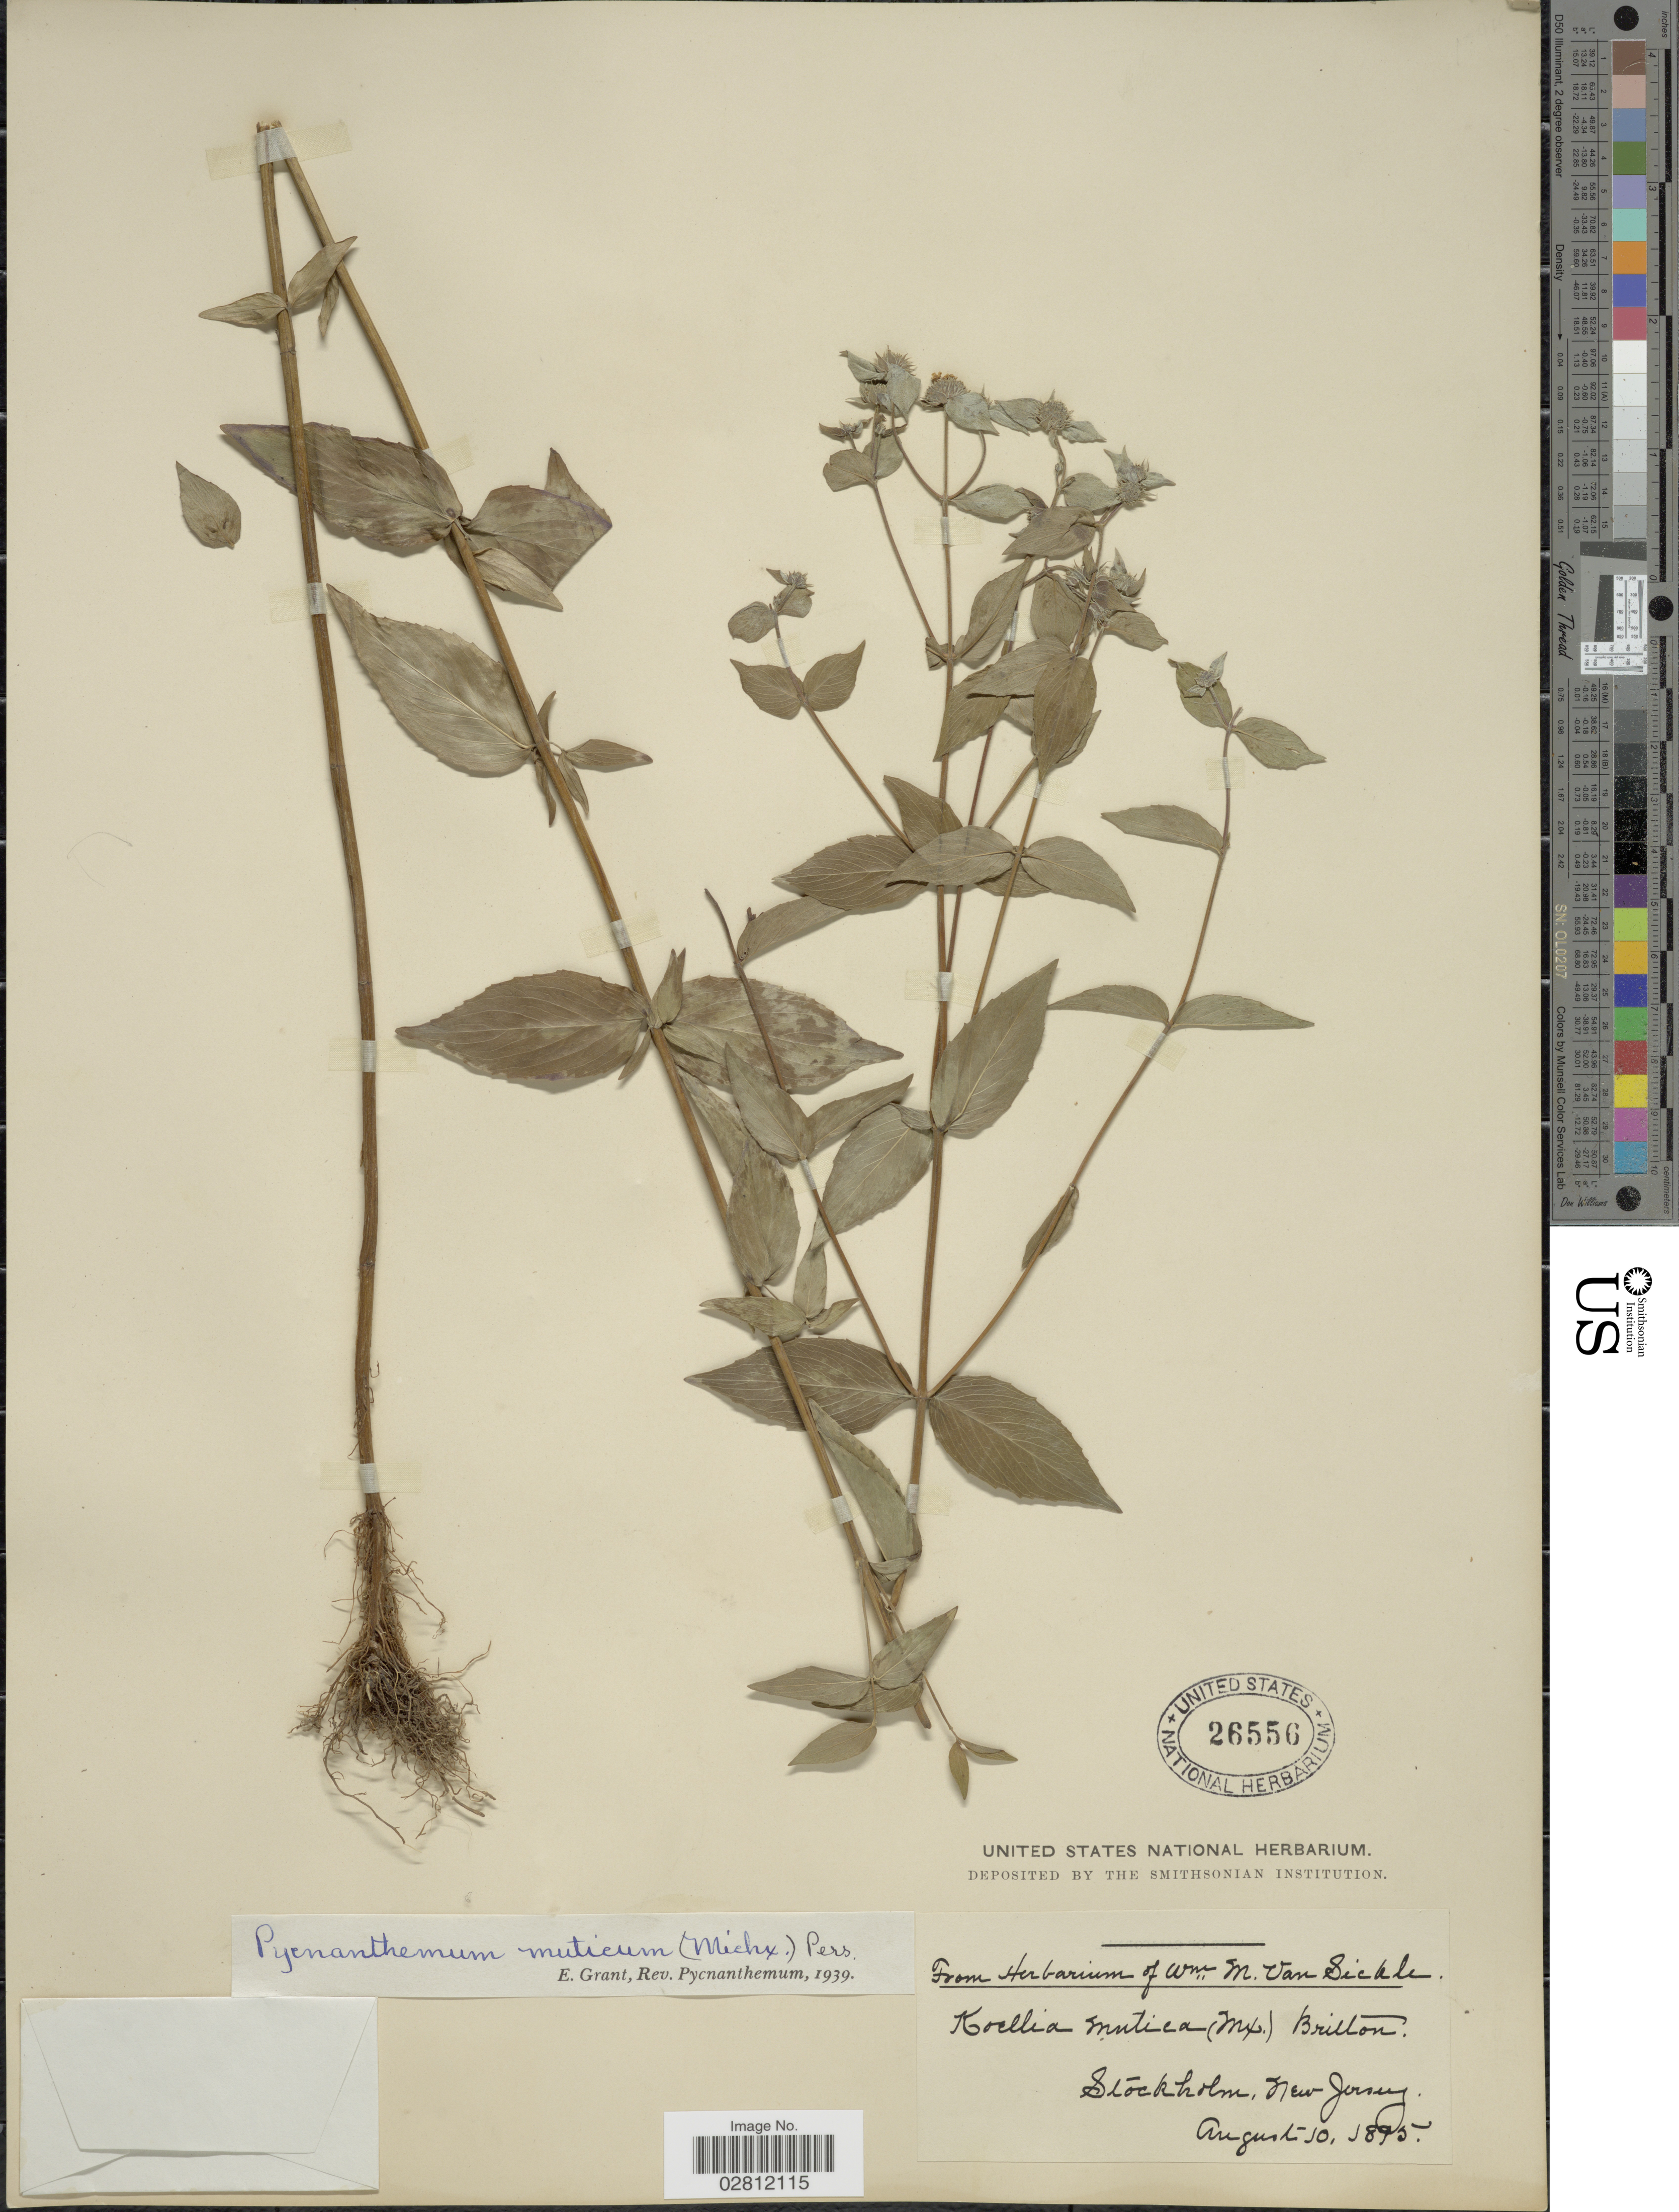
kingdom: Plantae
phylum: Tracheophyta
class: Magnoliopsida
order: Lamiales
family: Lamiaceae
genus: Pycnanthemum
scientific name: Pycnanthemum muticum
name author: (Michx.) Pers.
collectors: ex herb. Wm. M. Van Sickle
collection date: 1895-08-10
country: United States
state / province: New Jersey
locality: Stockholm.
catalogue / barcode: US 26556